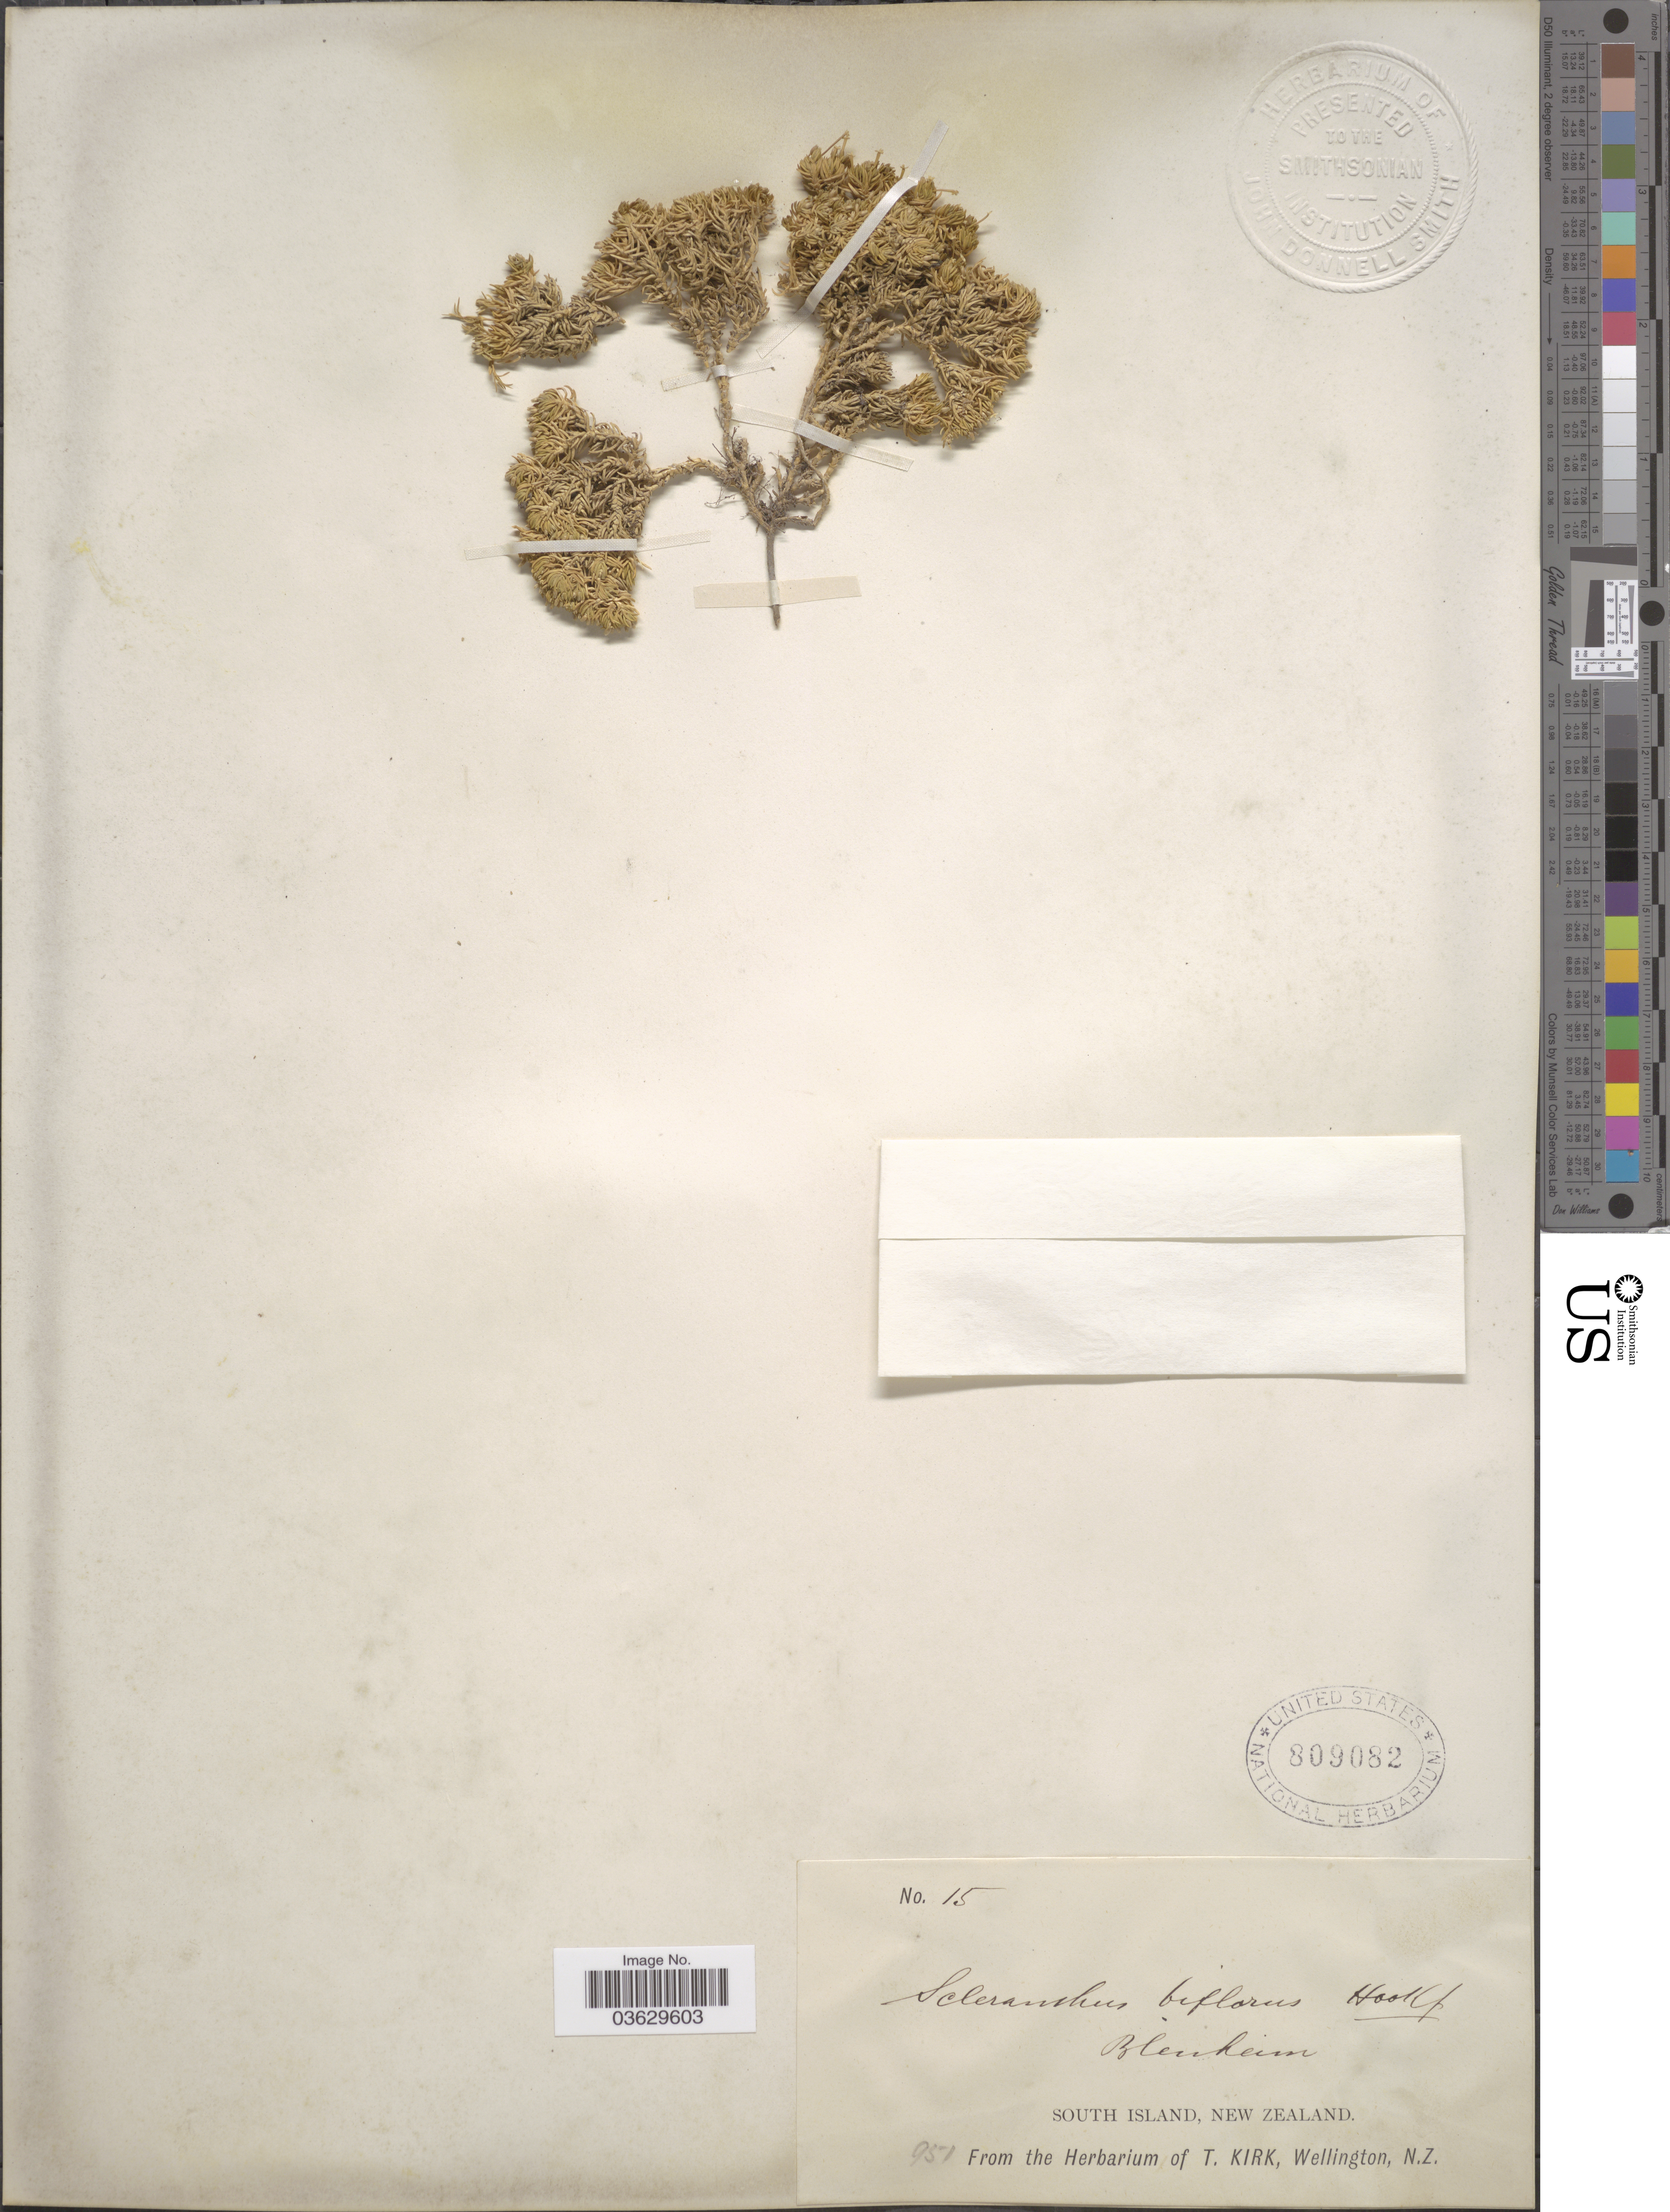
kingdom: Plantae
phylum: Tracheophyta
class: Magnoliopsida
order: Caryophyllales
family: Caryophyllaceae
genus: Scleranthus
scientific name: Scleranthus biflorus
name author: Hook. f.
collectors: ex herb. T. Kirk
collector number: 15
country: New Zealand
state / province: Wellington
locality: South Island.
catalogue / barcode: US 809082